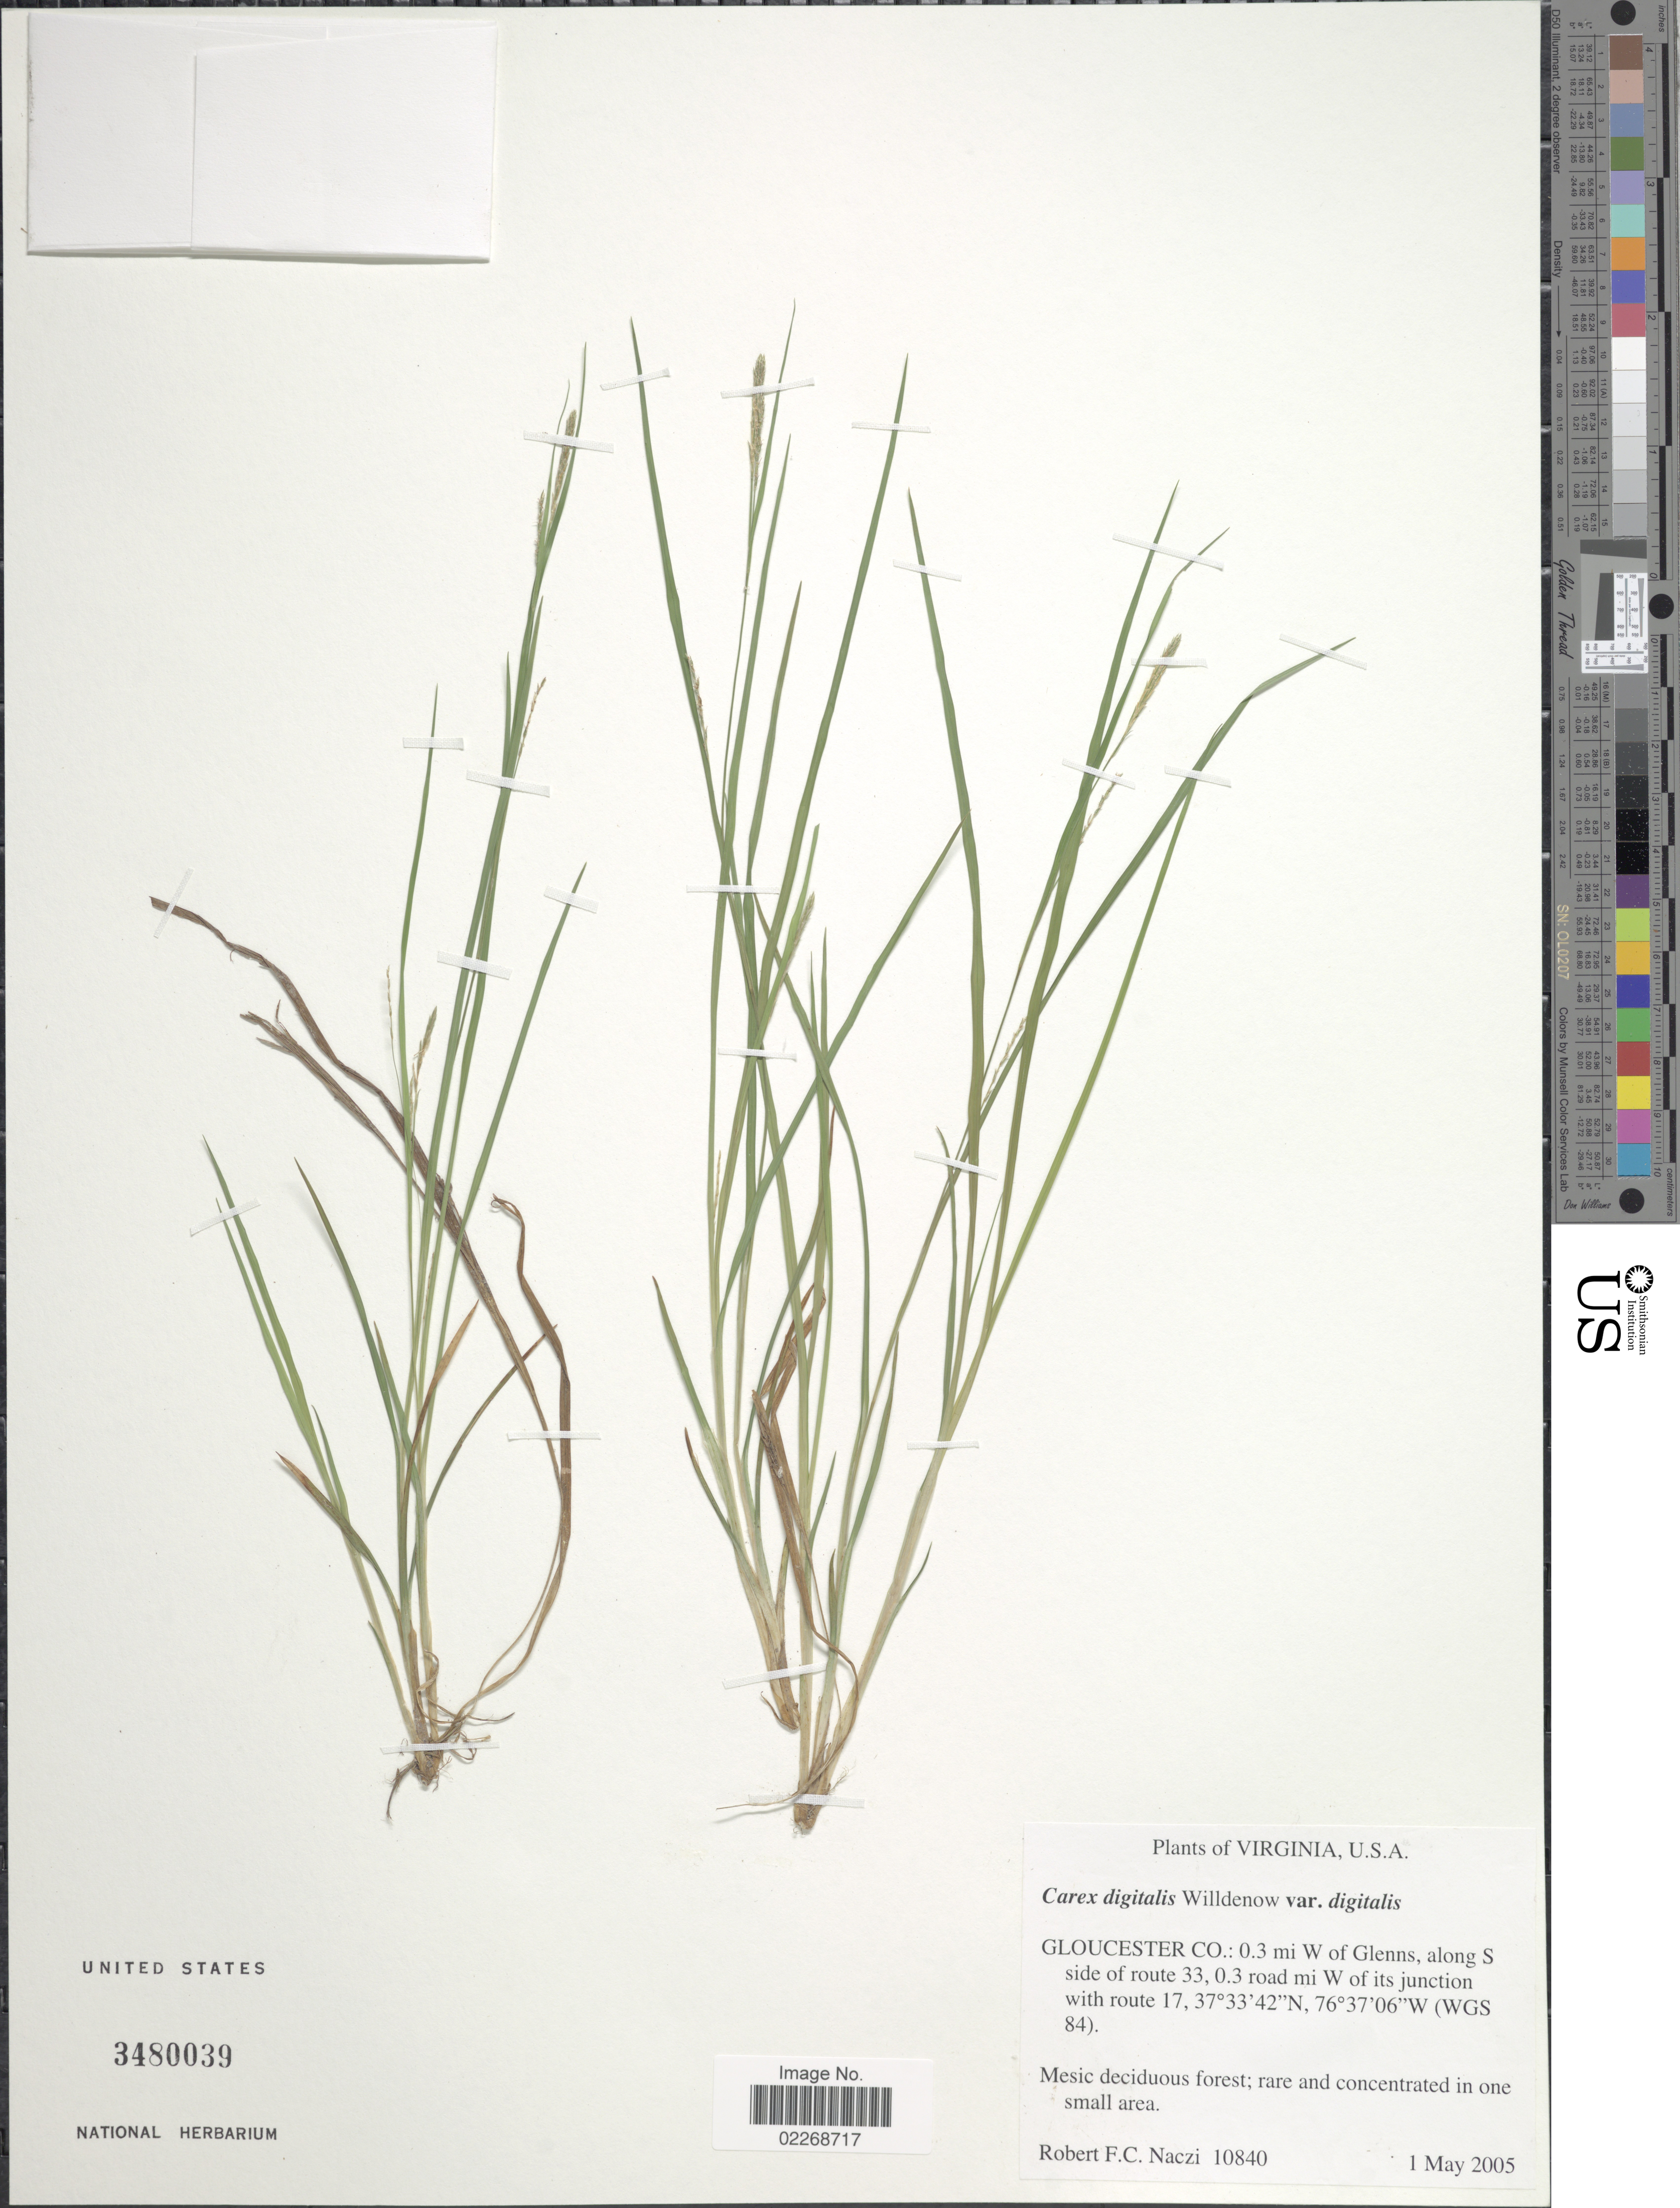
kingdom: Plantae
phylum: Tracheophyta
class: Liliopsida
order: Poales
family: Cyperaceae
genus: Carex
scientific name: Carex digitalis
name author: Willd.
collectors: R. F. C. Naczi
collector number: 10840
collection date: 2005-05-01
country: United States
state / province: Virginia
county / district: Gloucester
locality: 0.3 mi W of Glenns, along S side of route 33, 0.3 road mi W of its junction with route,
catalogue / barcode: US 3480039